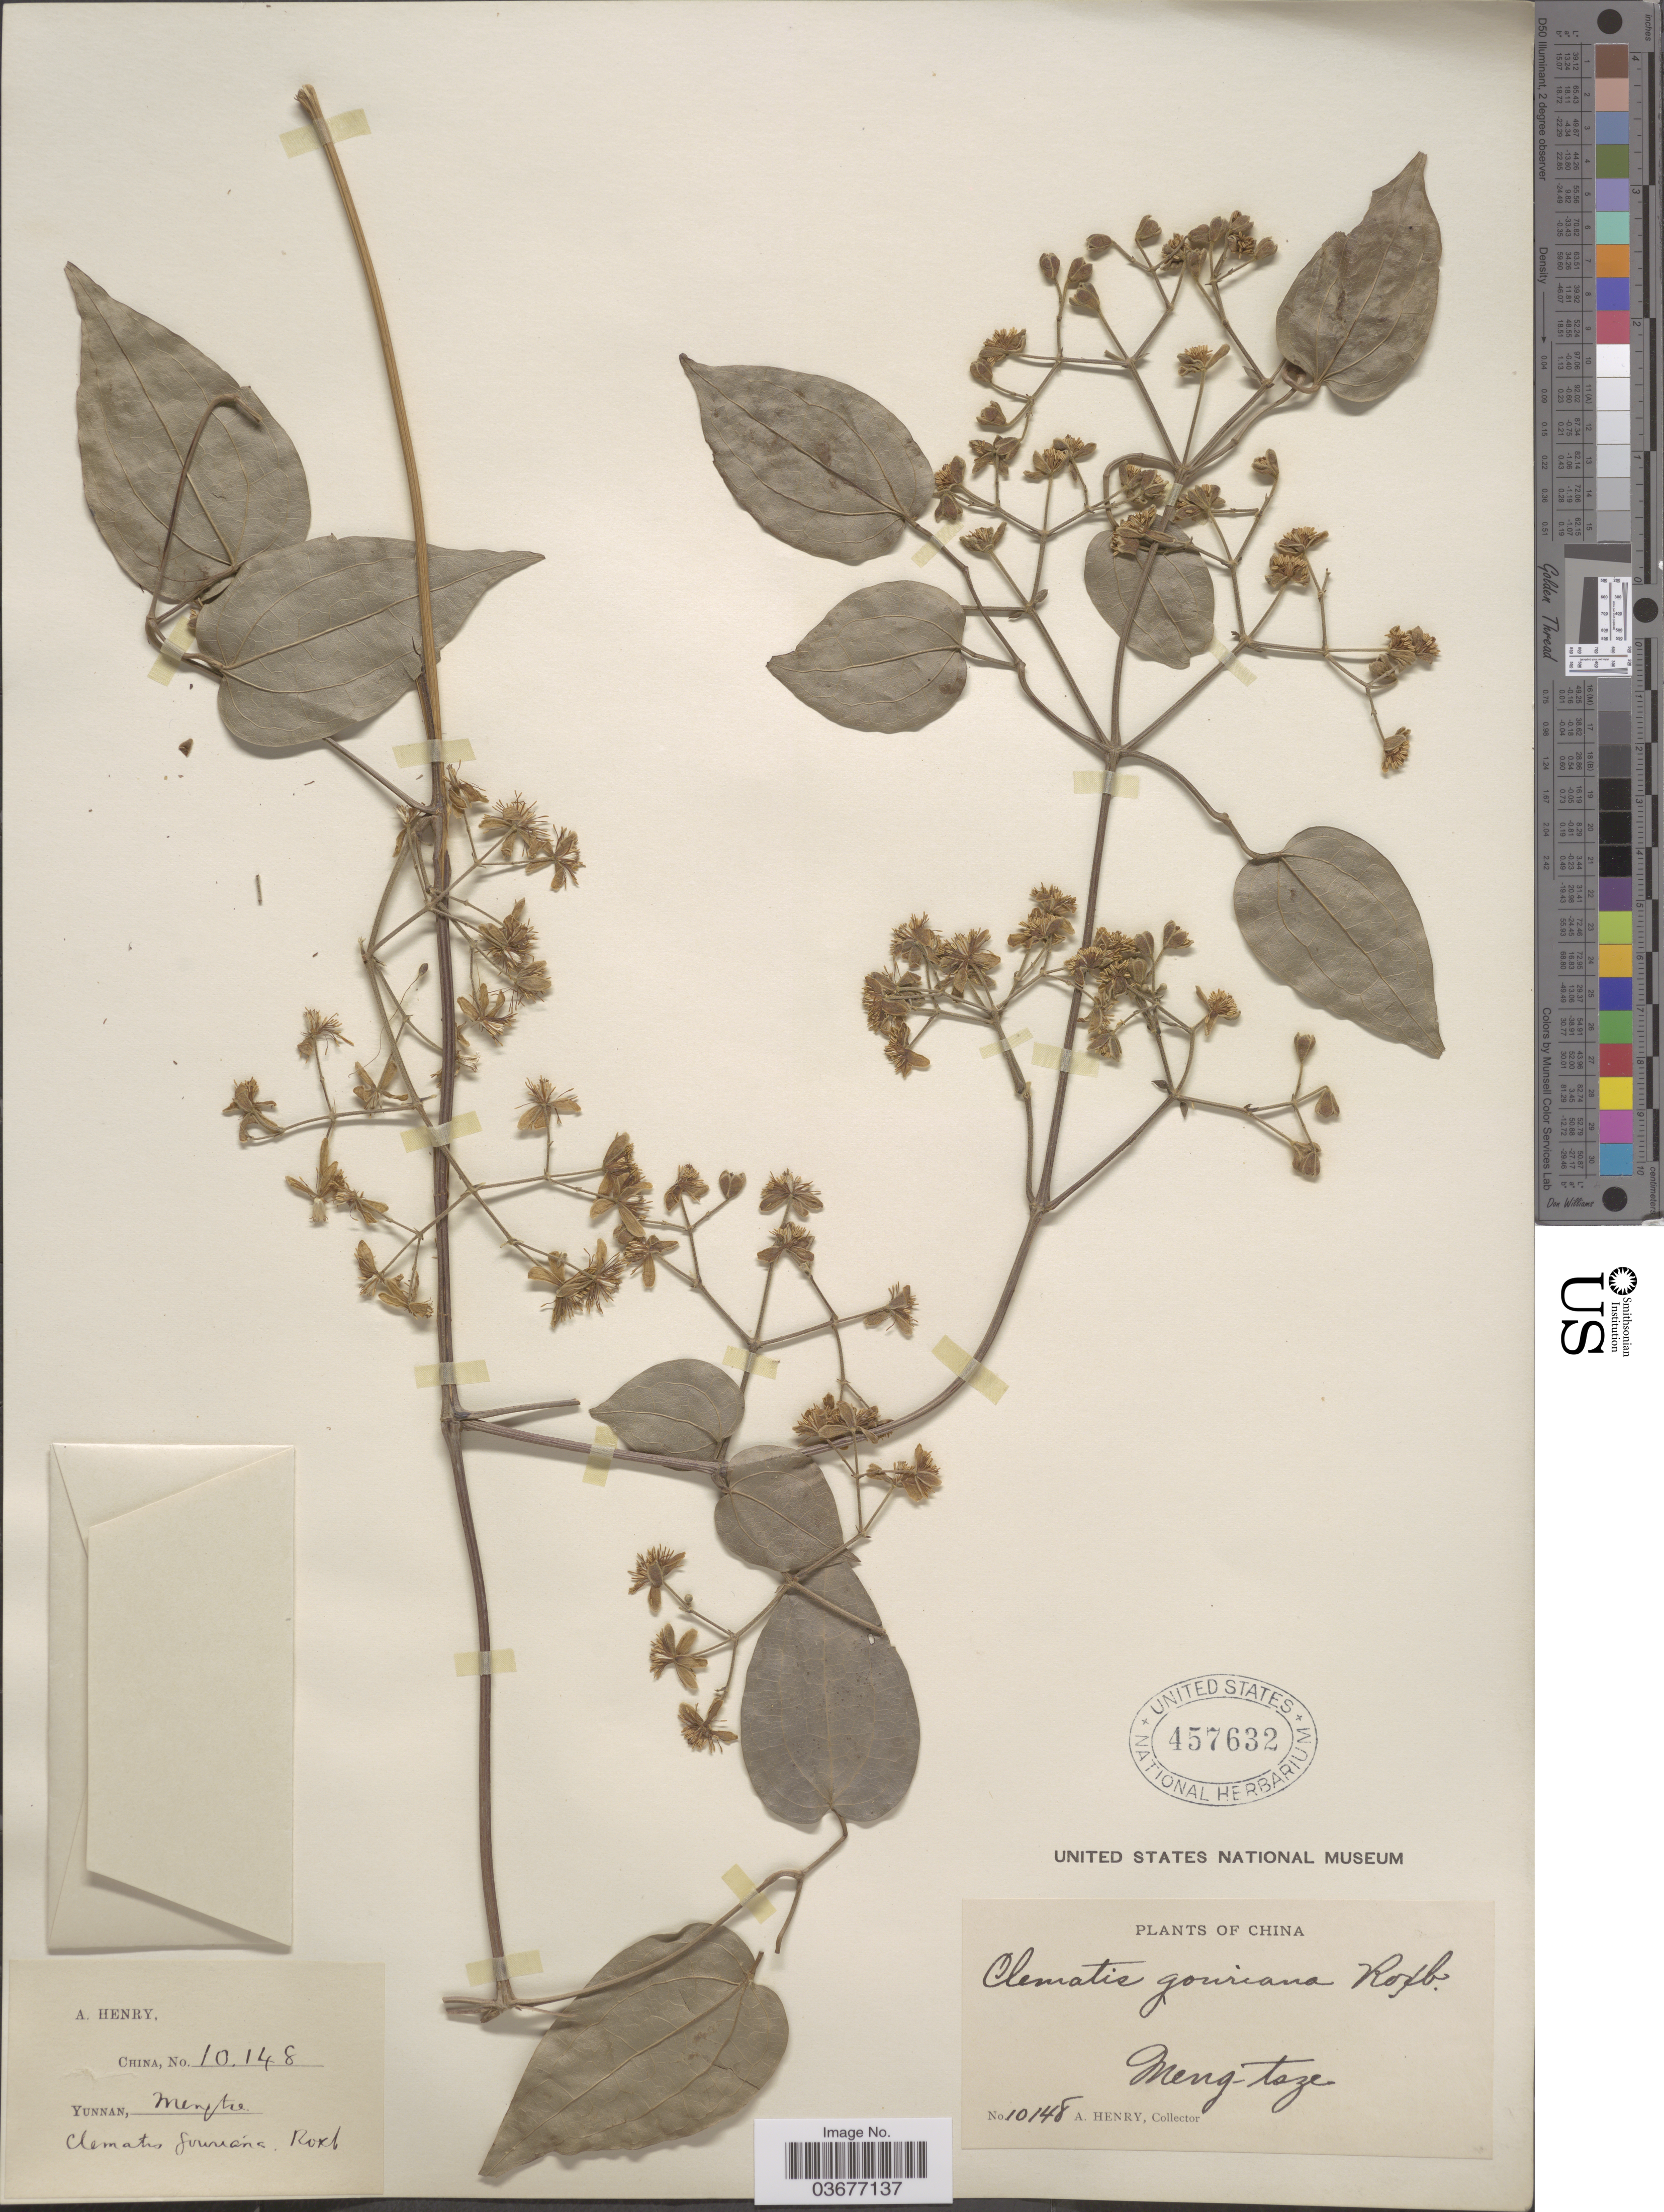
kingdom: Plantae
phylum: Tracheophyta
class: Magnoliopsida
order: Ranunculales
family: Ranunculaceae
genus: Clematis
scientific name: Clematis gouriana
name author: Roxb. ex DC.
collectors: A. Henry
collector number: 10148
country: China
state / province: Yunnan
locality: Meng-tsze.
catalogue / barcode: US 457632